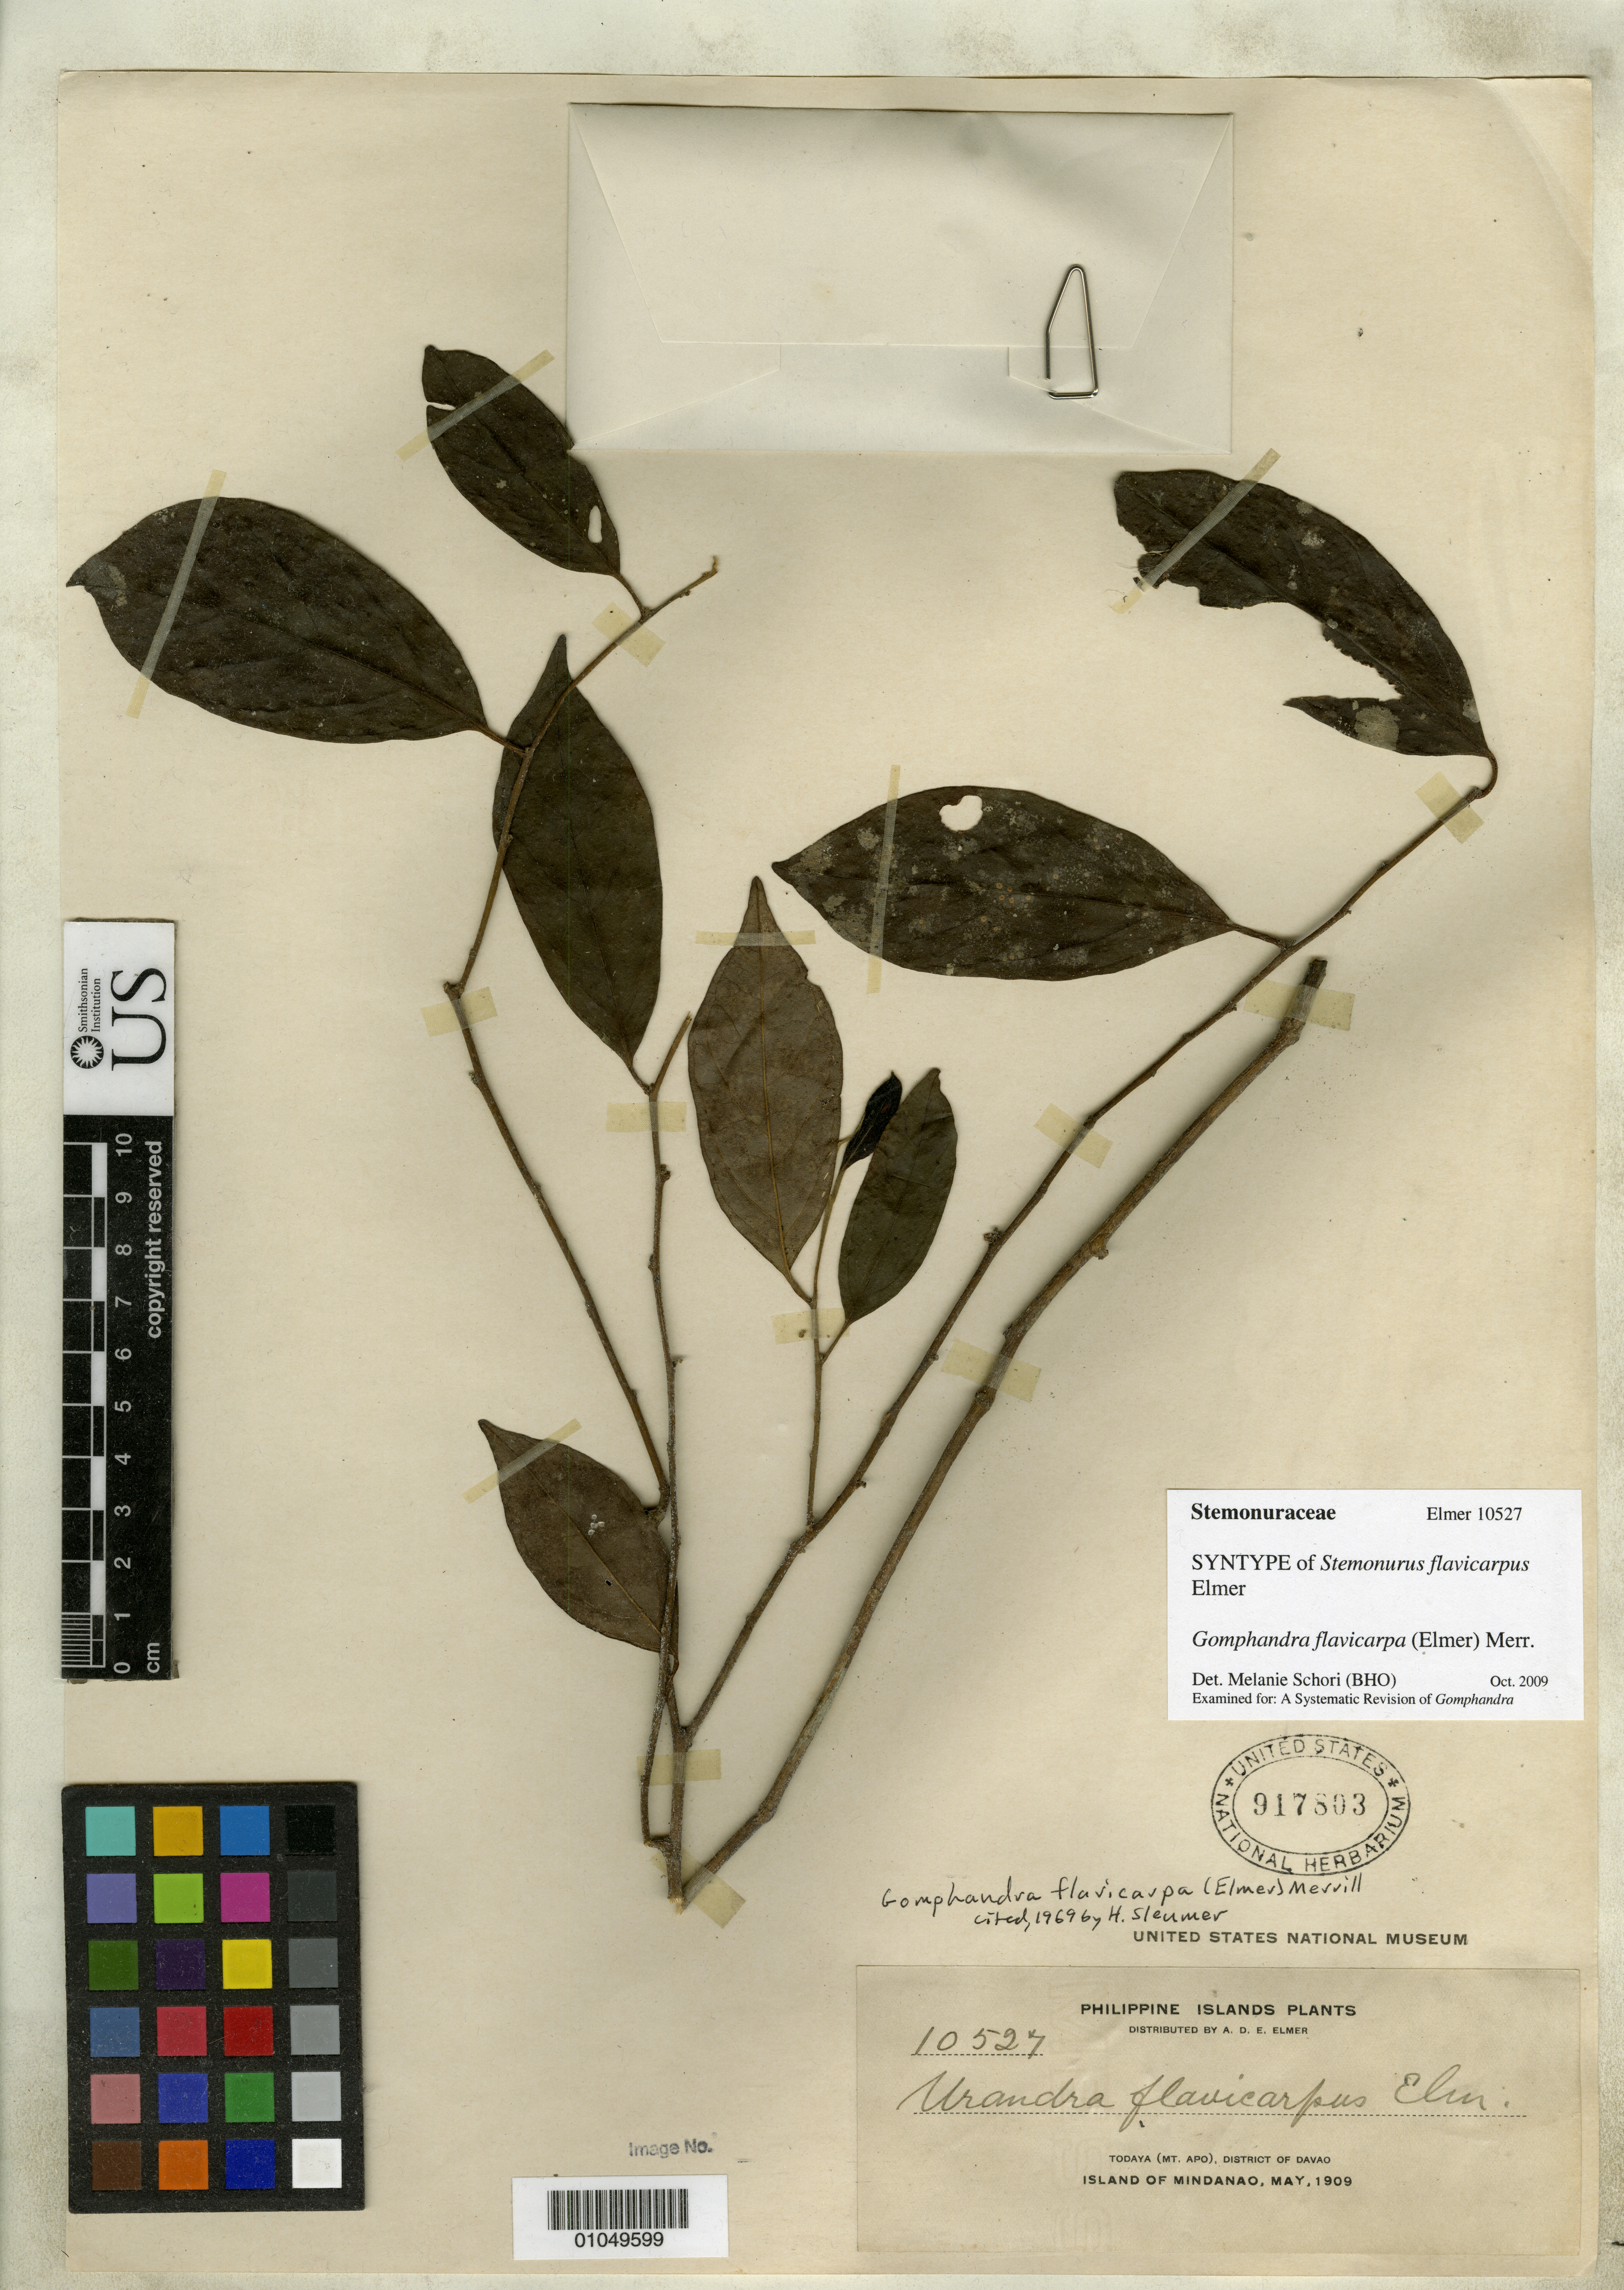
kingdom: Plantae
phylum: Tracheophyta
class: Magnoliopsida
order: Cardiopteridales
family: Stemonuraceae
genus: Stemonurus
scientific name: Stemonurus flavicarpus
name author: Elmer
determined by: Schori, Melanie, Botanist, GRIN Taxonomy (BARC), United States Department of Agriculture (UNITED STATES)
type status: Syntype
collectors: A. D. E. Elmer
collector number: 10527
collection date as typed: May 1909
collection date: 1909-05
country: Philippines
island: Mindanao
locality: Todaya (Mt. Apo), District of Davao, Island of Mindanao.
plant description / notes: Lectotype collection is Elmer 11330 as designated by Sleumer (1969).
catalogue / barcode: US 917803